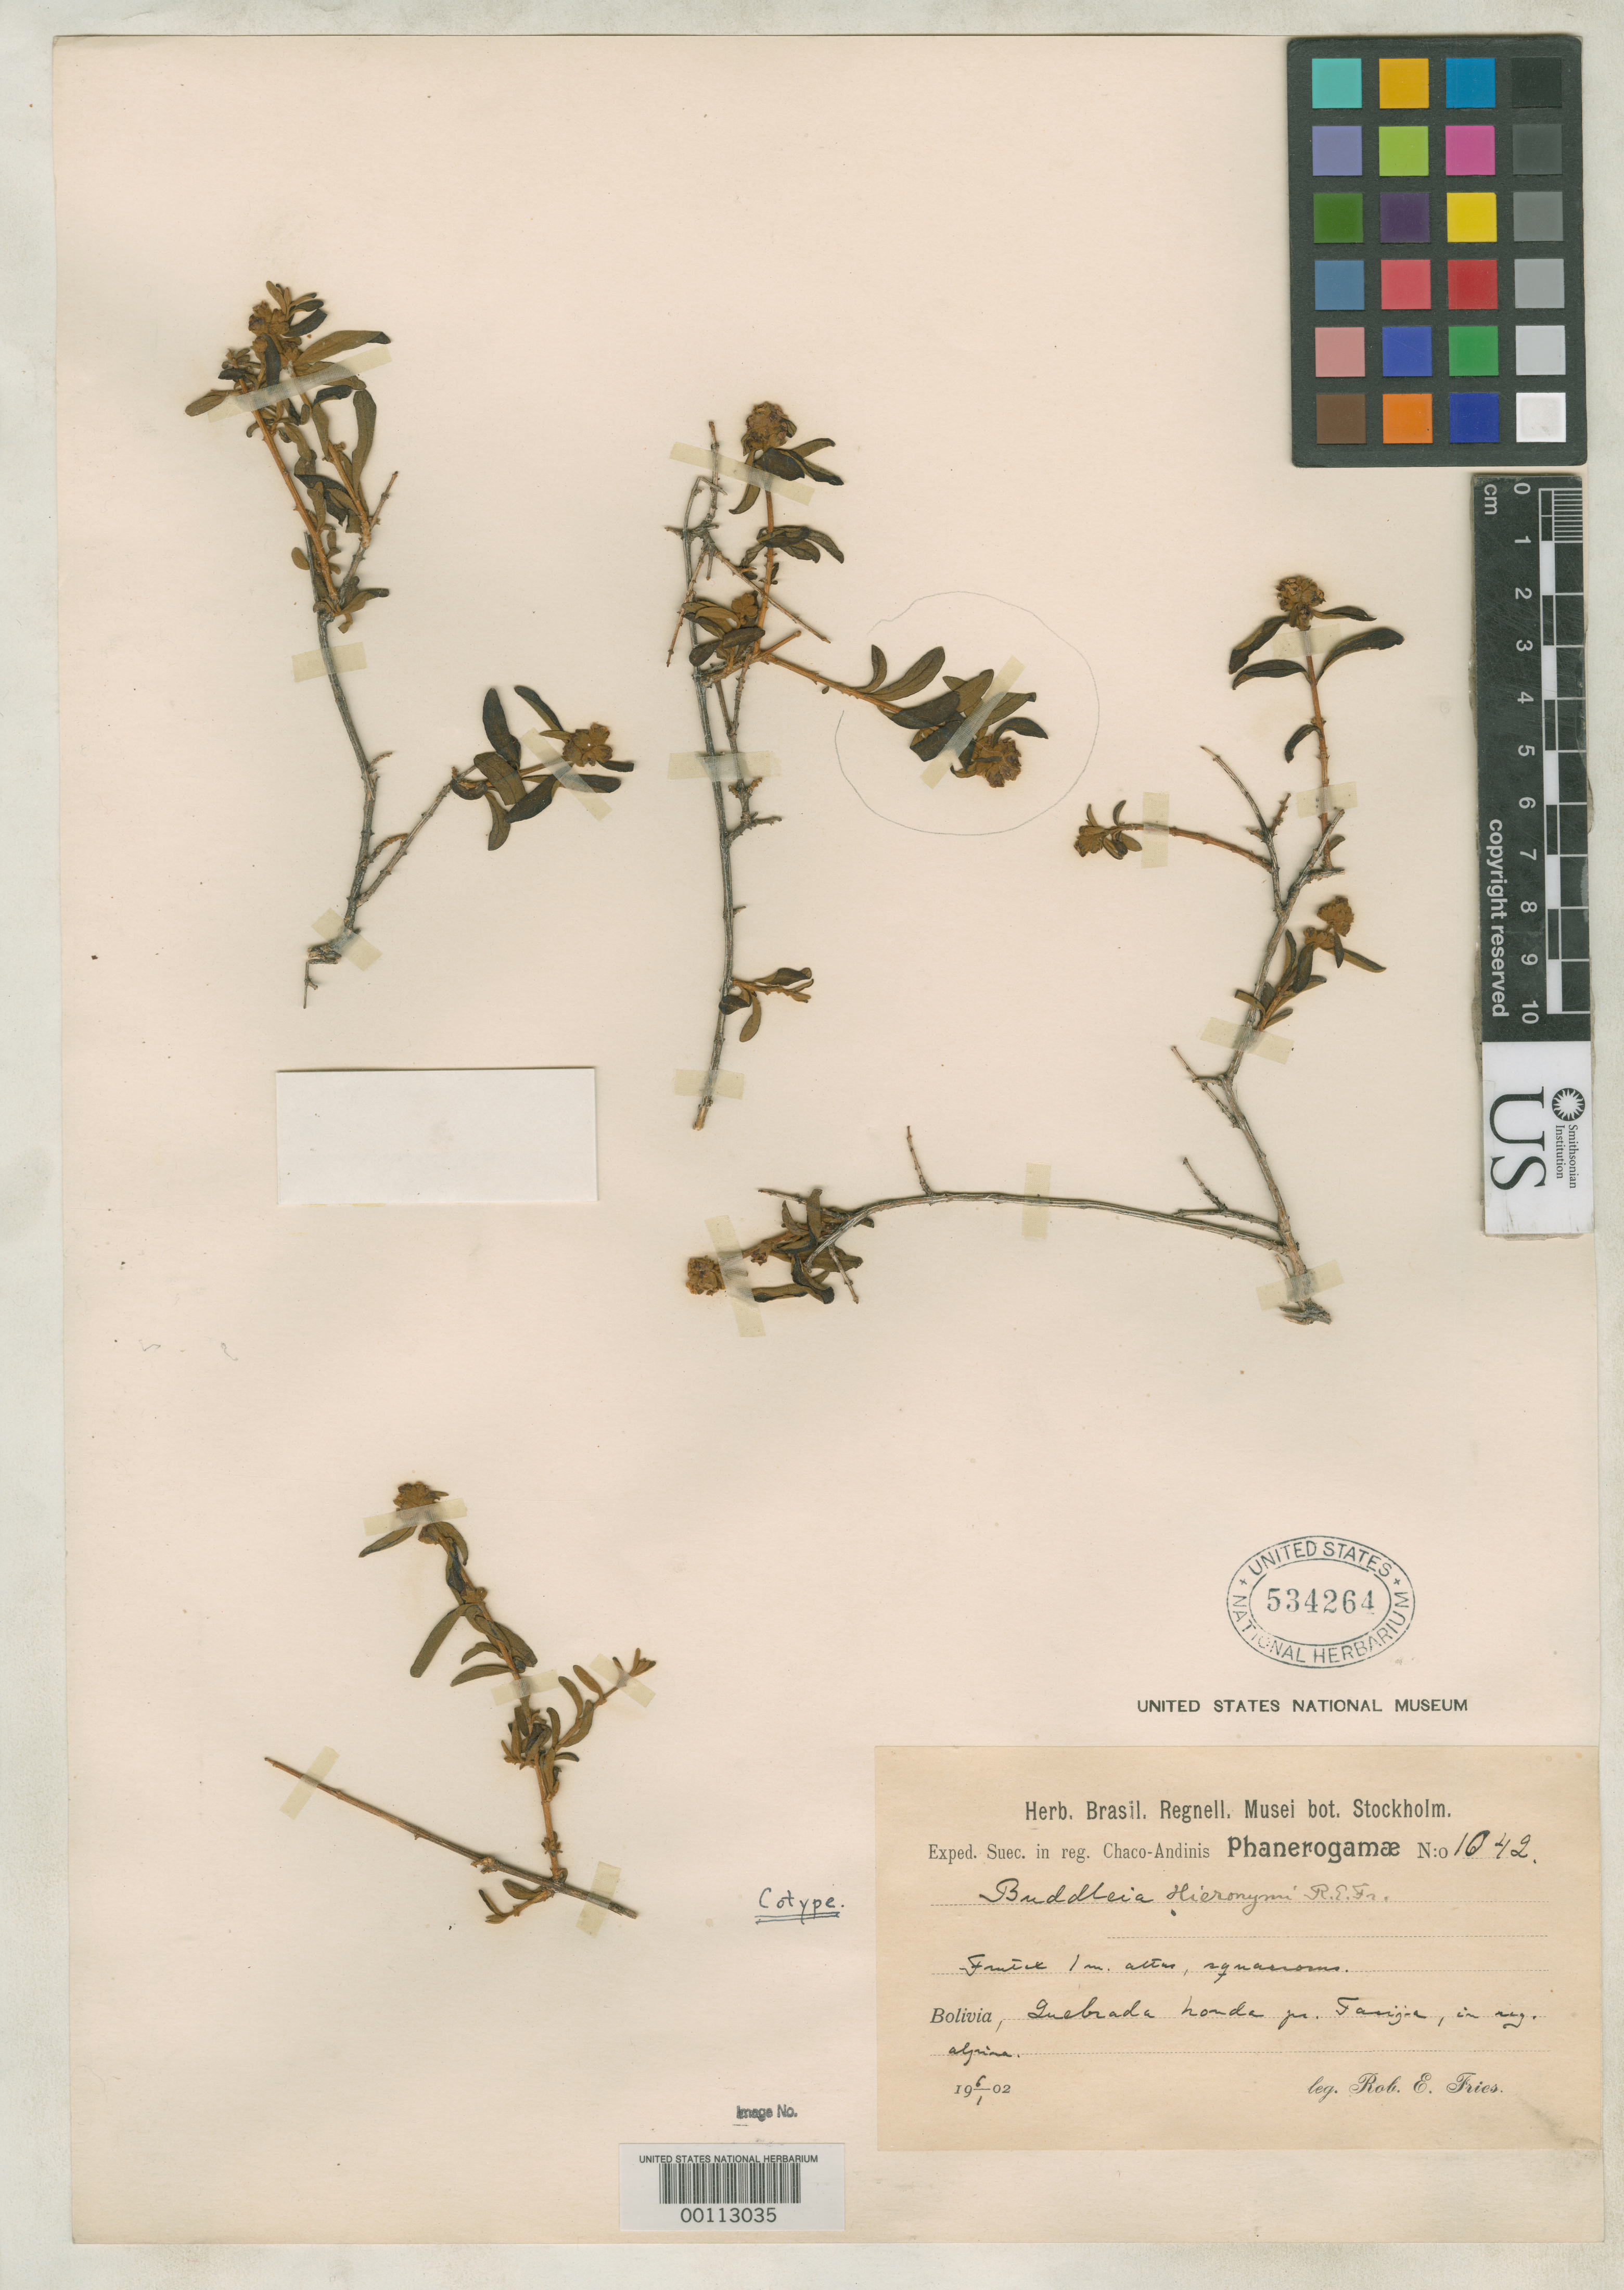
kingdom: Plantae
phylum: Tracheophyta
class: Magnoliopsida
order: Lamiales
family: Scrophulariaceae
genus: Buddleja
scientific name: Buddleja hieronymi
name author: R.E. Fr.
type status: Type Collection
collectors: R. E. Fries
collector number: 1042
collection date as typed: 06 Jan 1902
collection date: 1902-01-06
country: Bolivia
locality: Quebrada Farija.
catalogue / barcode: US 534264